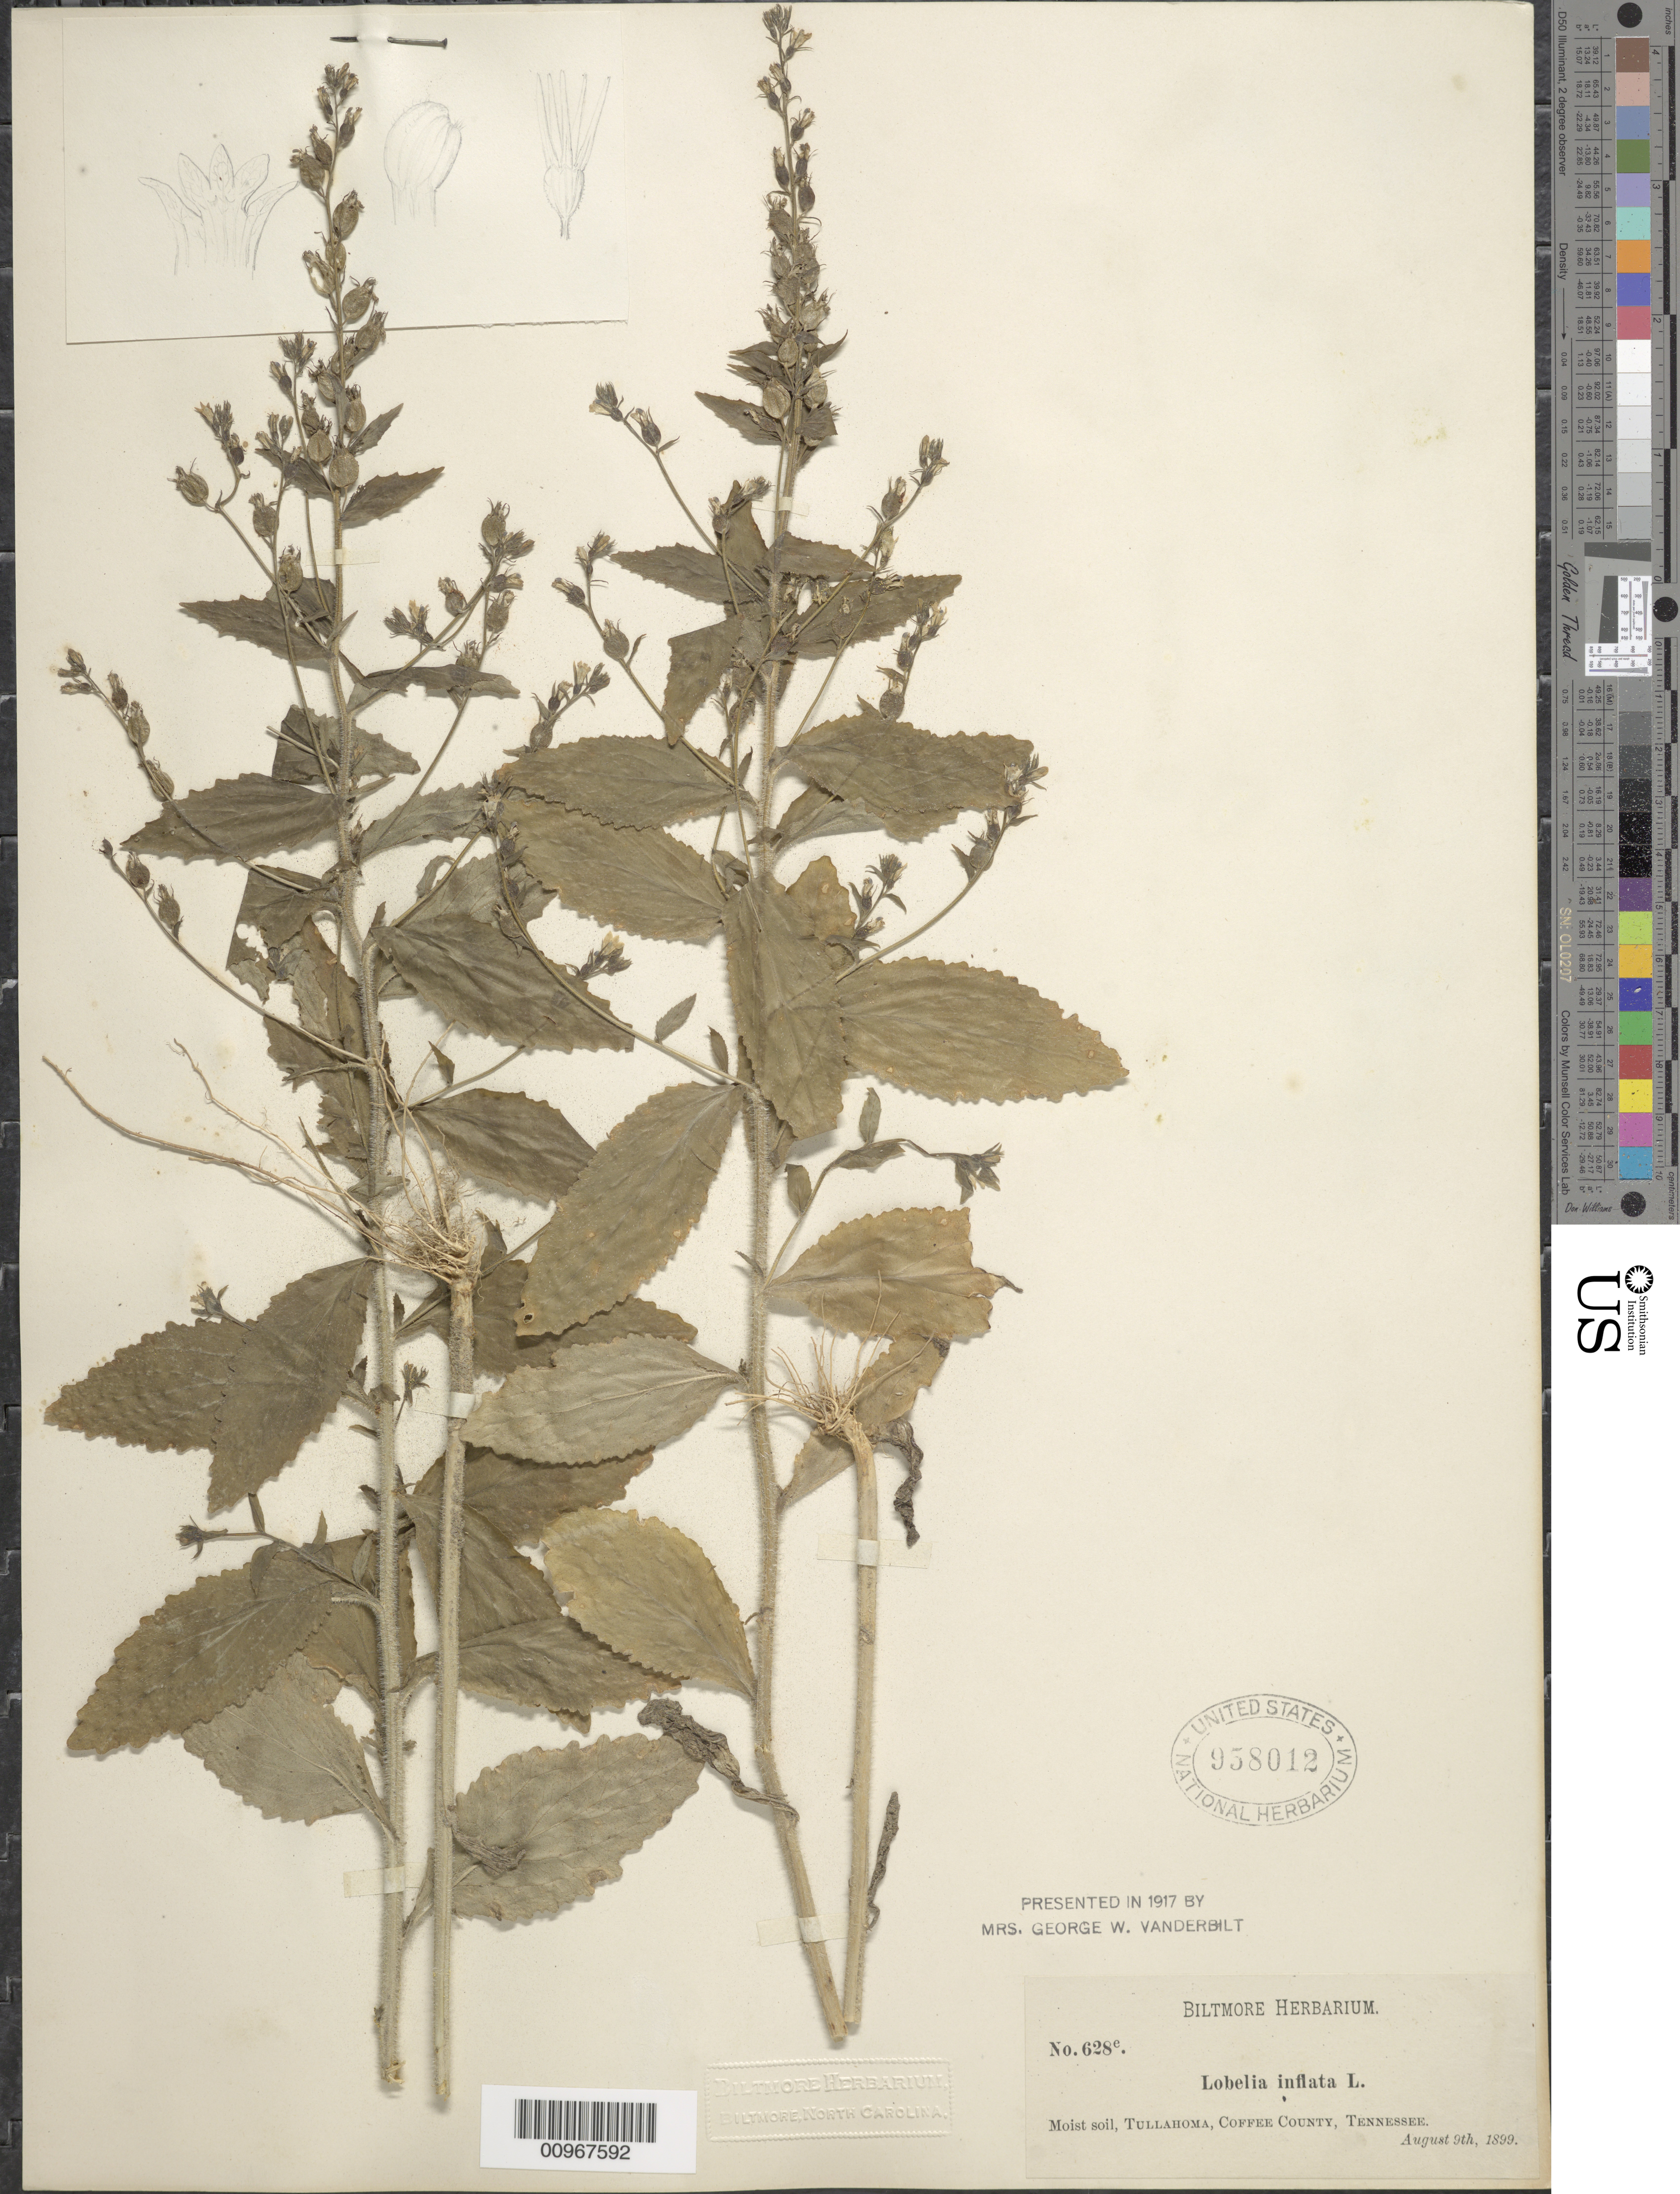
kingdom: Plantae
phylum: Tracheophyta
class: Magnoliopsida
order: Asterales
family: Campanulaceae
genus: Lobelia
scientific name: Lobelia inflata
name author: L.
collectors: ex herb. Biltmore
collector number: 628e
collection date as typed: August 9th, 1899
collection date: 1899-08-09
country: United States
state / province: Tennessee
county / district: Coffee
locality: Tullahoma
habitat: moist soil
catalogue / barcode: US 958012